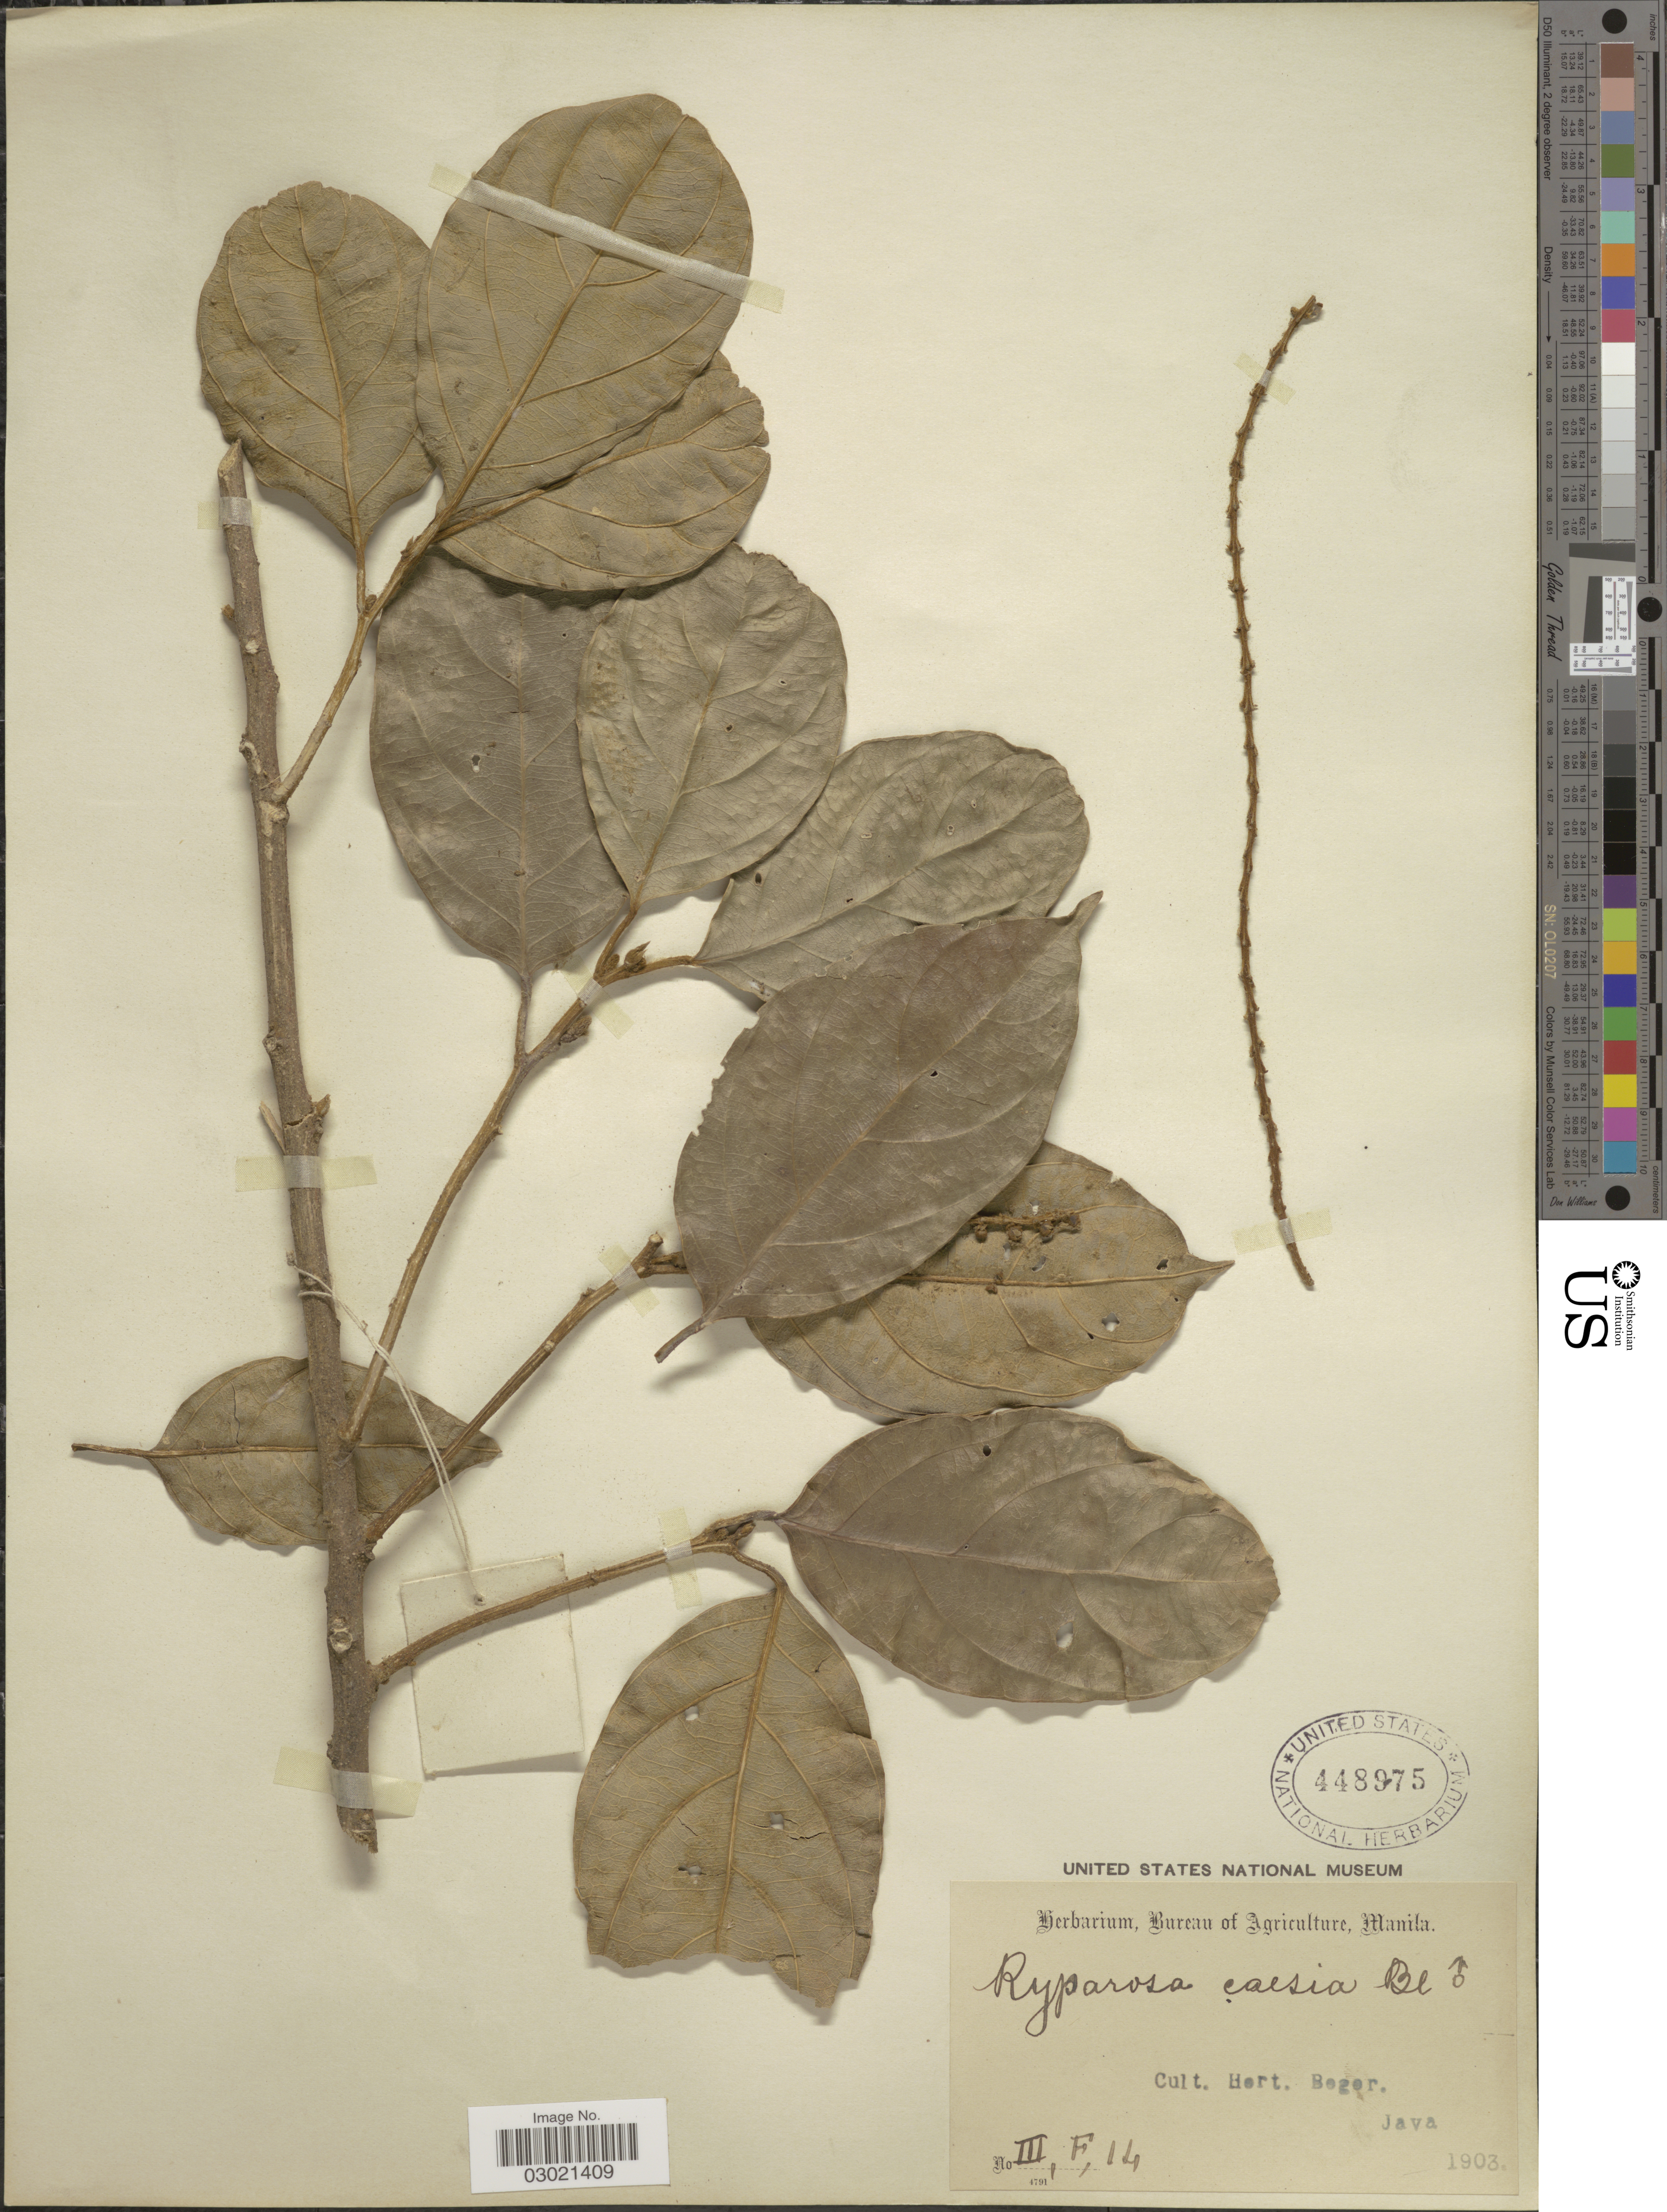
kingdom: Plantae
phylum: Tracheophyta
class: Magnoliopsida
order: Malpighiales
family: Achariaceae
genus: Ryparosa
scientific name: Ryparosa caesia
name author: Kurz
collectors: Ex herb. Bureau of Agriculture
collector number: III, F, 14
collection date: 1903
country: Indonesia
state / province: Java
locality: Cult. Hort. Bogor.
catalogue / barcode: US 448975